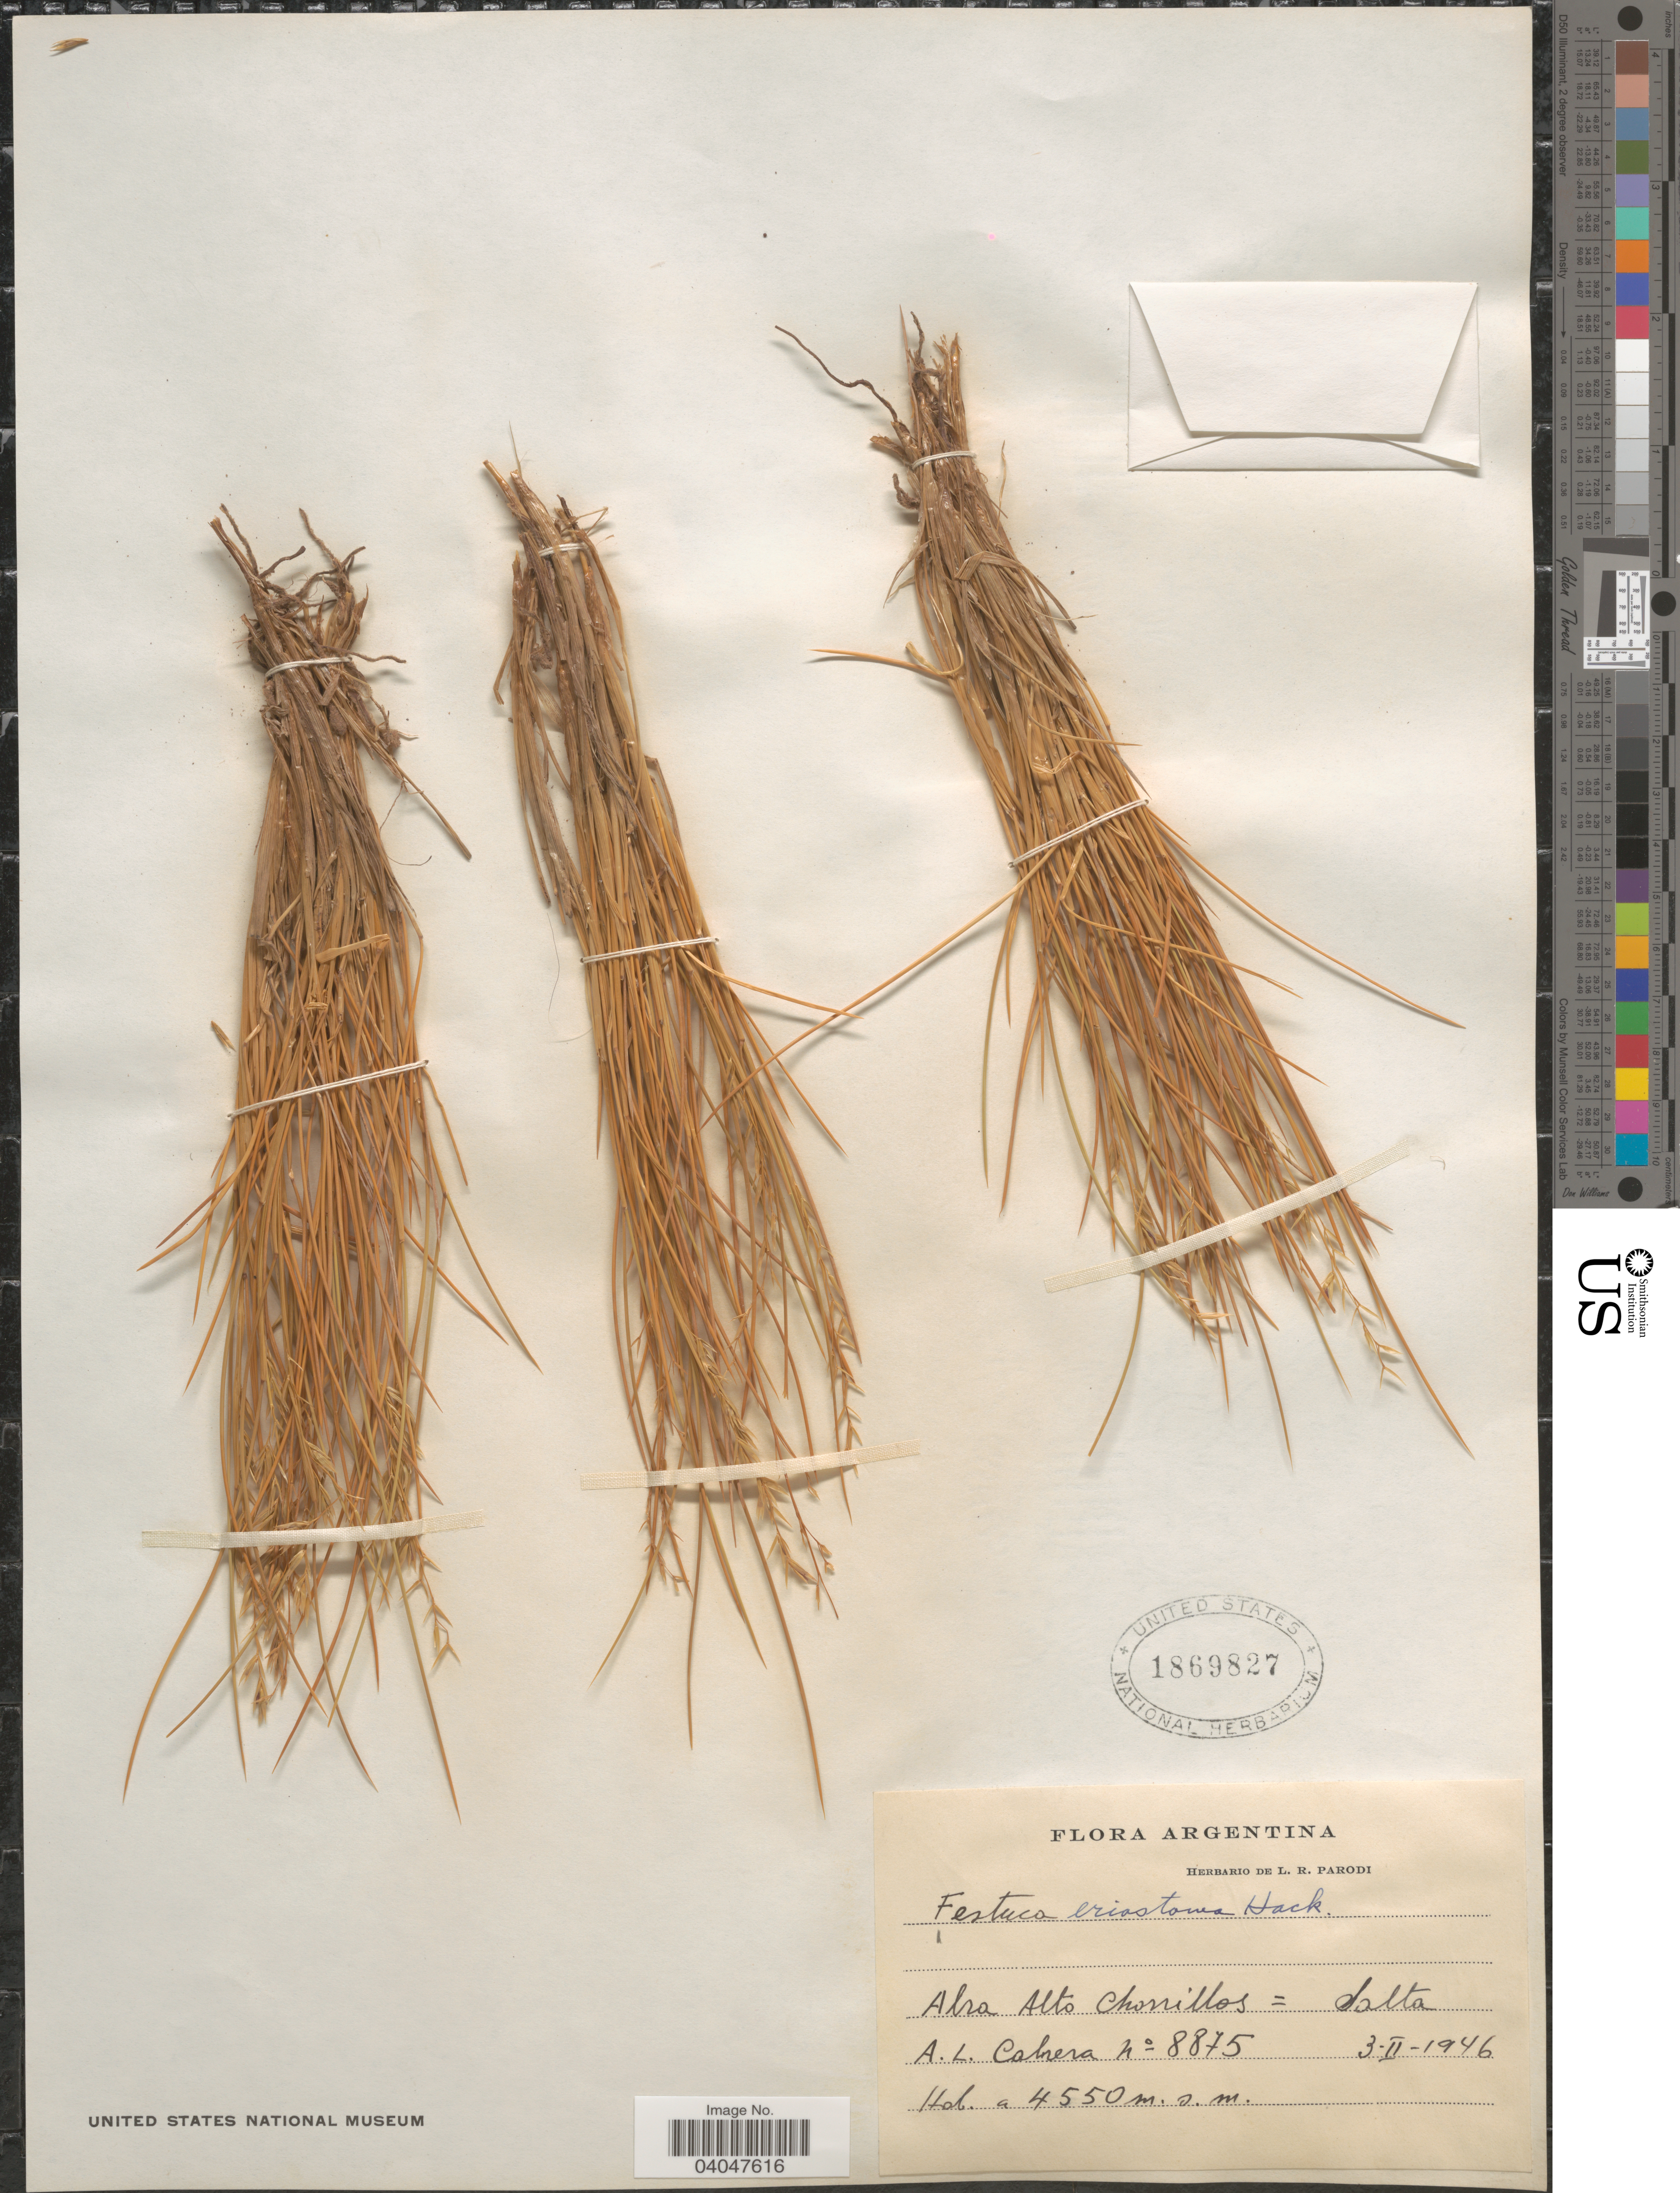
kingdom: Plantae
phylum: Tracheophyta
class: Liliopsida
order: Poales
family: Poaceae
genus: Festuca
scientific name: Festuca eriostoma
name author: Hack.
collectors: A. L. Cabrera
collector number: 8875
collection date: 1946-02-03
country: Argentina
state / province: Salta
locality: Abra Alto Chorrillos.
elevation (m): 4550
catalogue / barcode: US 1869827